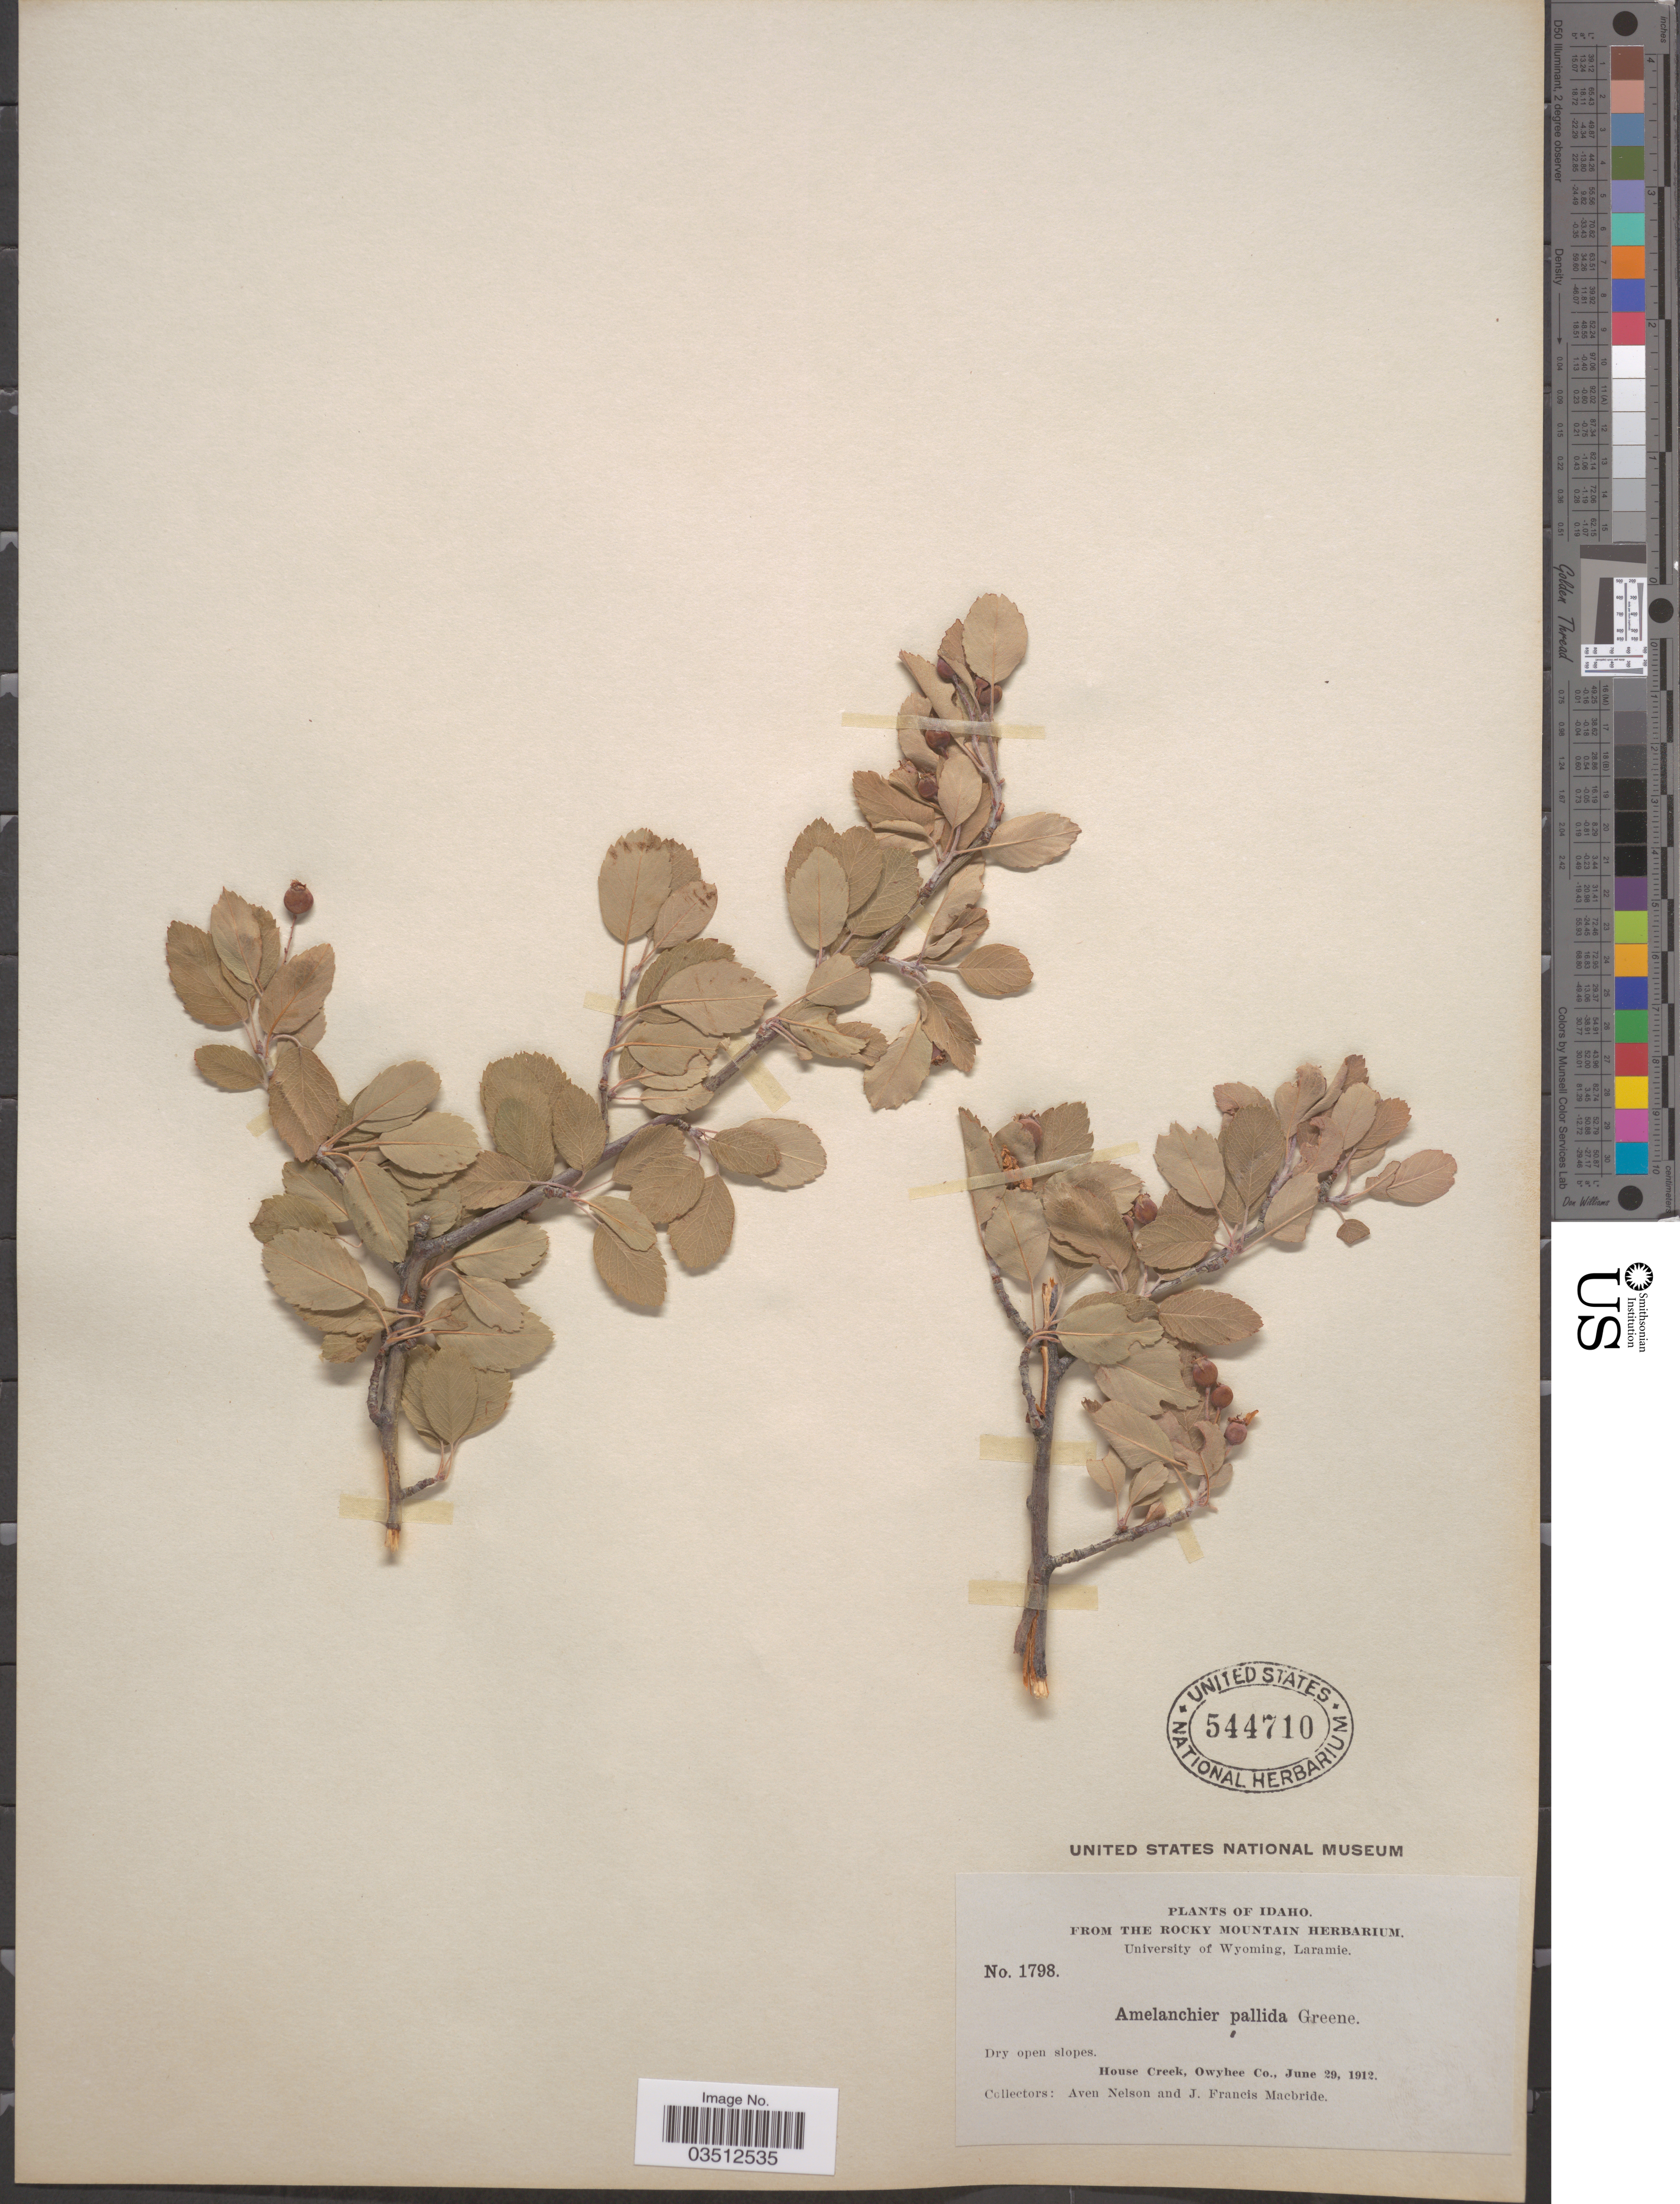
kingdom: Plantae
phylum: Tracheophyta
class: Magnoliopsida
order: Rosales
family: Rosaceae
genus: Amelanchier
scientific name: Amelanchier pallida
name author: Greene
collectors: A. Nelson & J. F. Macbride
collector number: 1798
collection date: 1912-06-29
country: United States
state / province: Idaho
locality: House Creek, Owyhee Co.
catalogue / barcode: US 544710